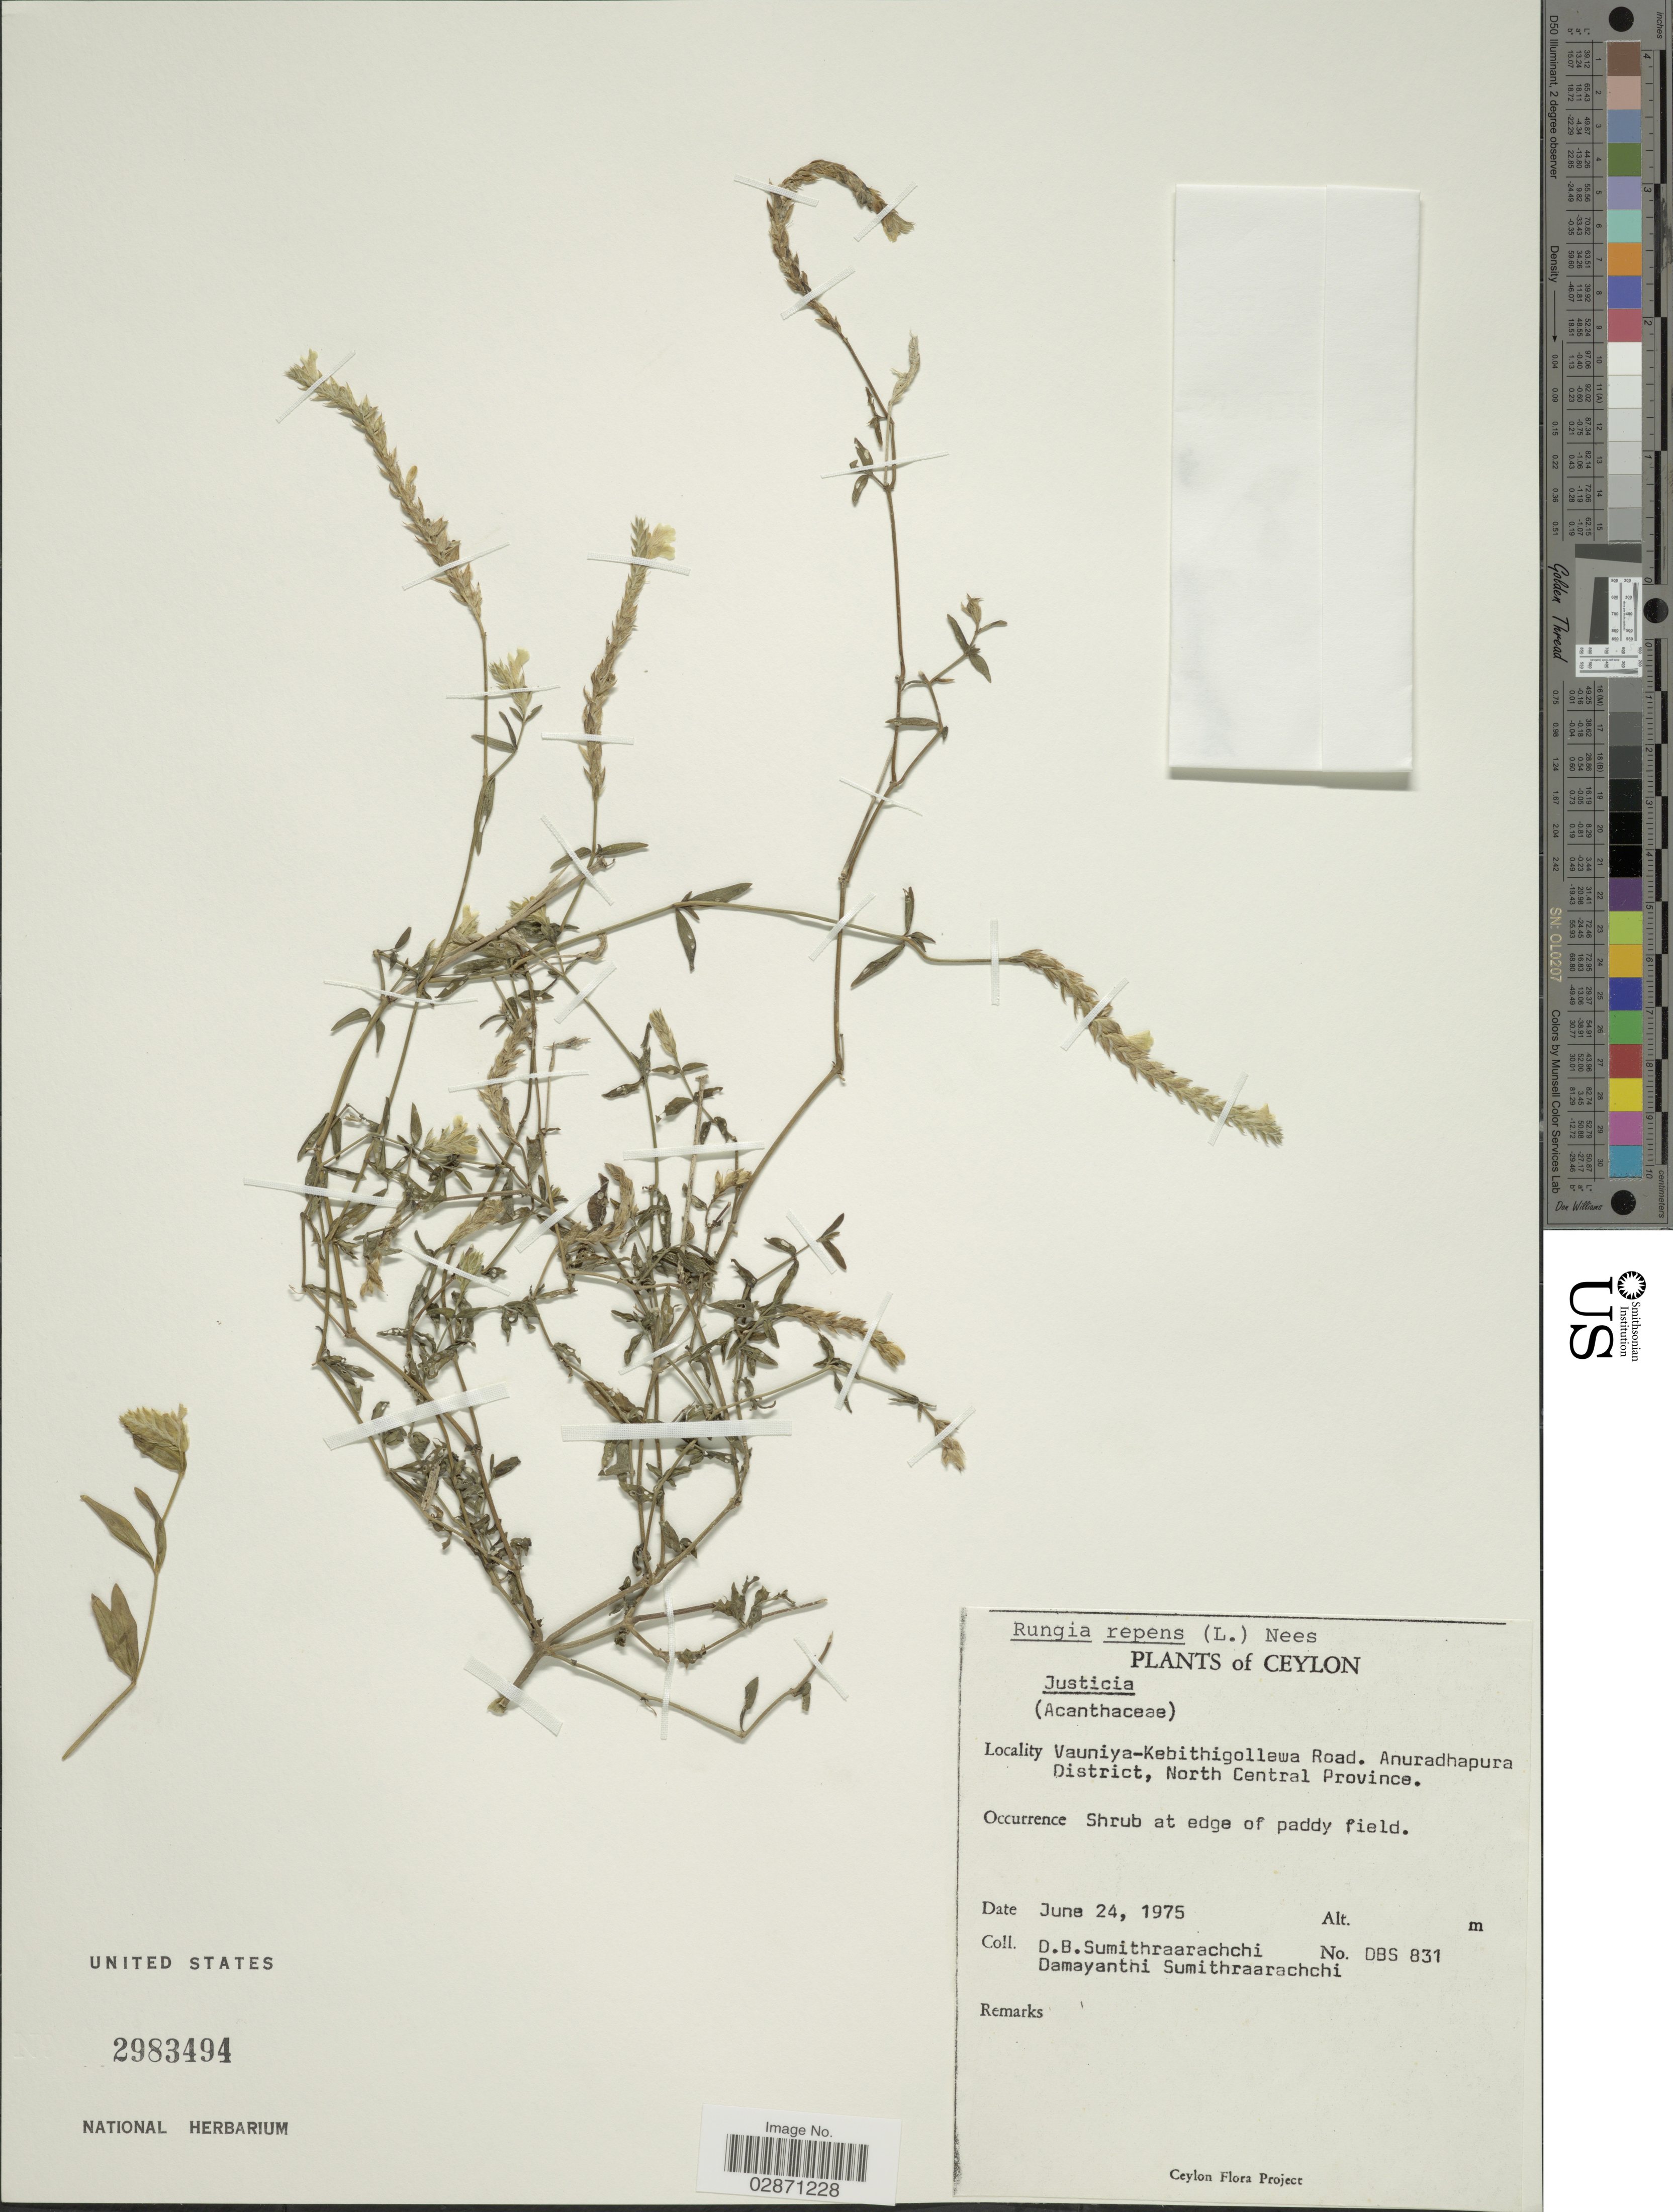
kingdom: Plantae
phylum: Tracheophyta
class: Magnoliopsida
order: Lamiales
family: Acanthaceae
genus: Rungia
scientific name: Rungia repens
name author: (L.) Nees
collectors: D. B. Sumithraarachchi & D. Sumithraarachchi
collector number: DBS831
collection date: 1975-06-24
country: Sri Lanka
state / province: North Central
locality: Ceylon. Vauniya-Kebithigollawa Road. Anuradhapura District.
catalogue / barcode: US 2983494